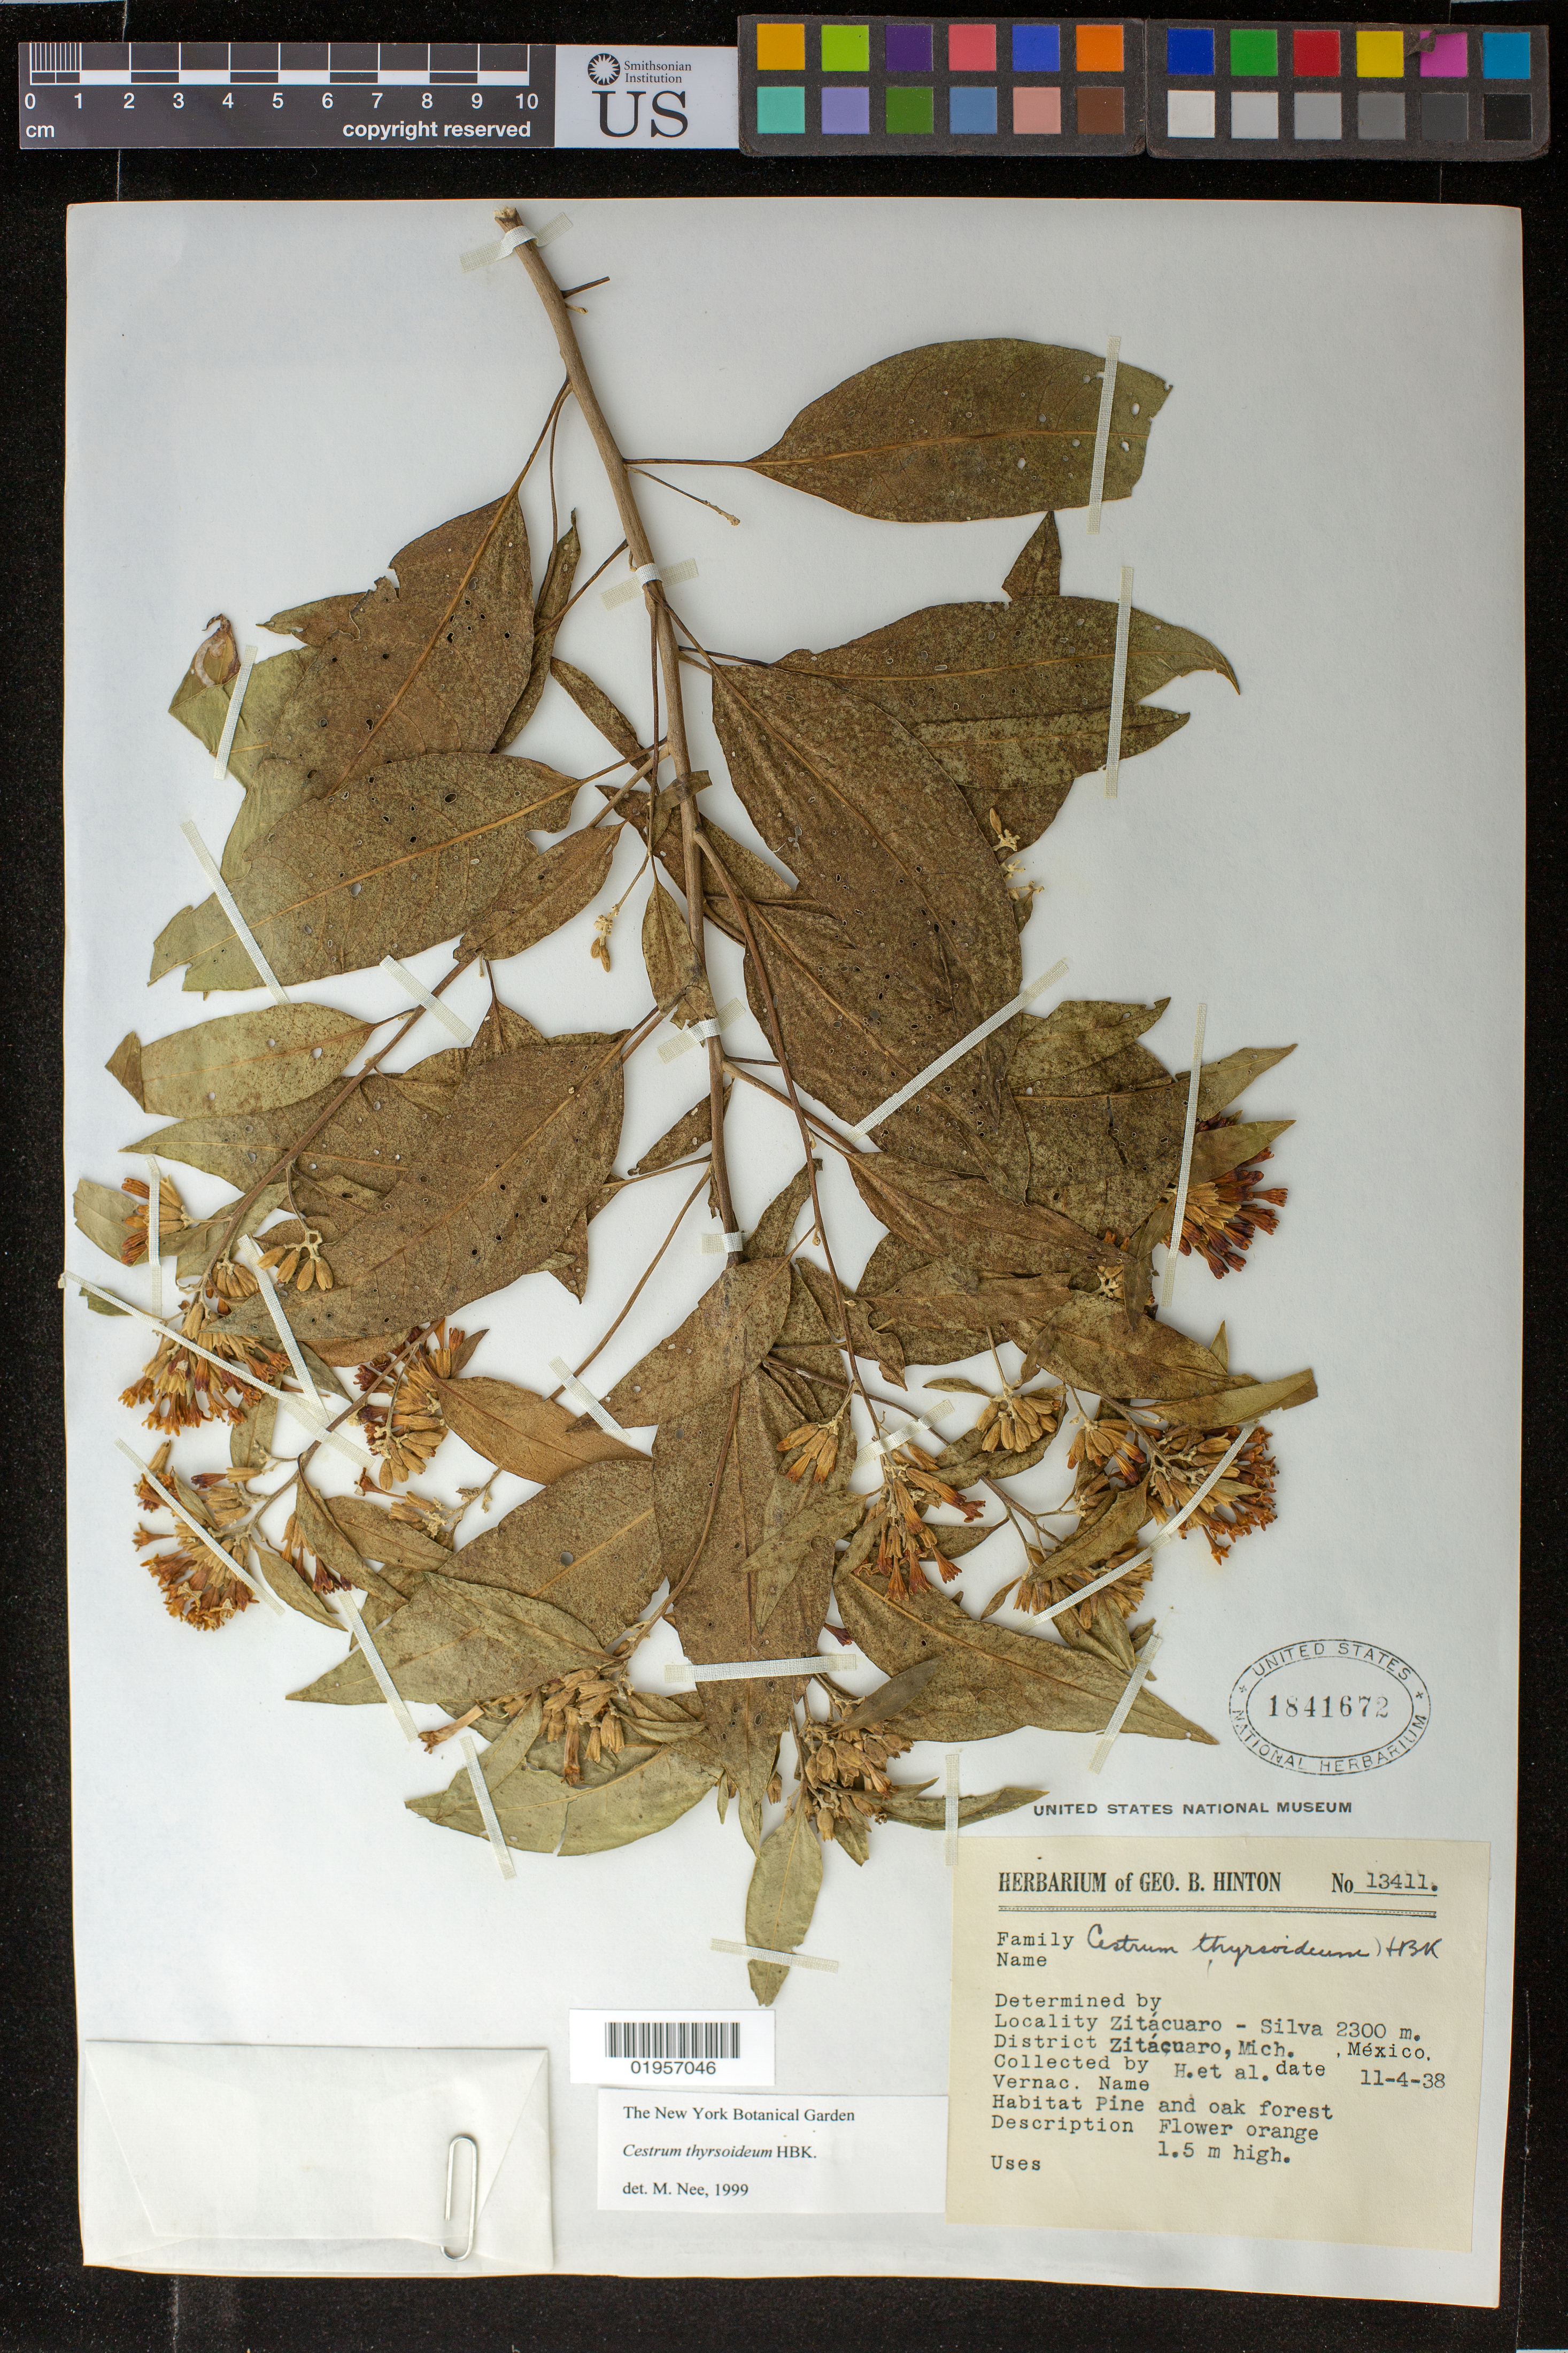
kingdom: Plantae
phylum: Tracheophyta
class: Magnoliopsida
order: Solanales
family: Solanaceae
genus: Cestrum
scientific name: Cestrum tenuifolium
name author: Francey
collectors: ex herb. G. B. Hinton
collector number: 13411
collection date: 1938-11-04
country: Mexico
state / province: Michoacán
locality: Zitácuaro - Silva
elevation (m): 2300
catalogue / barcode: US 1841672